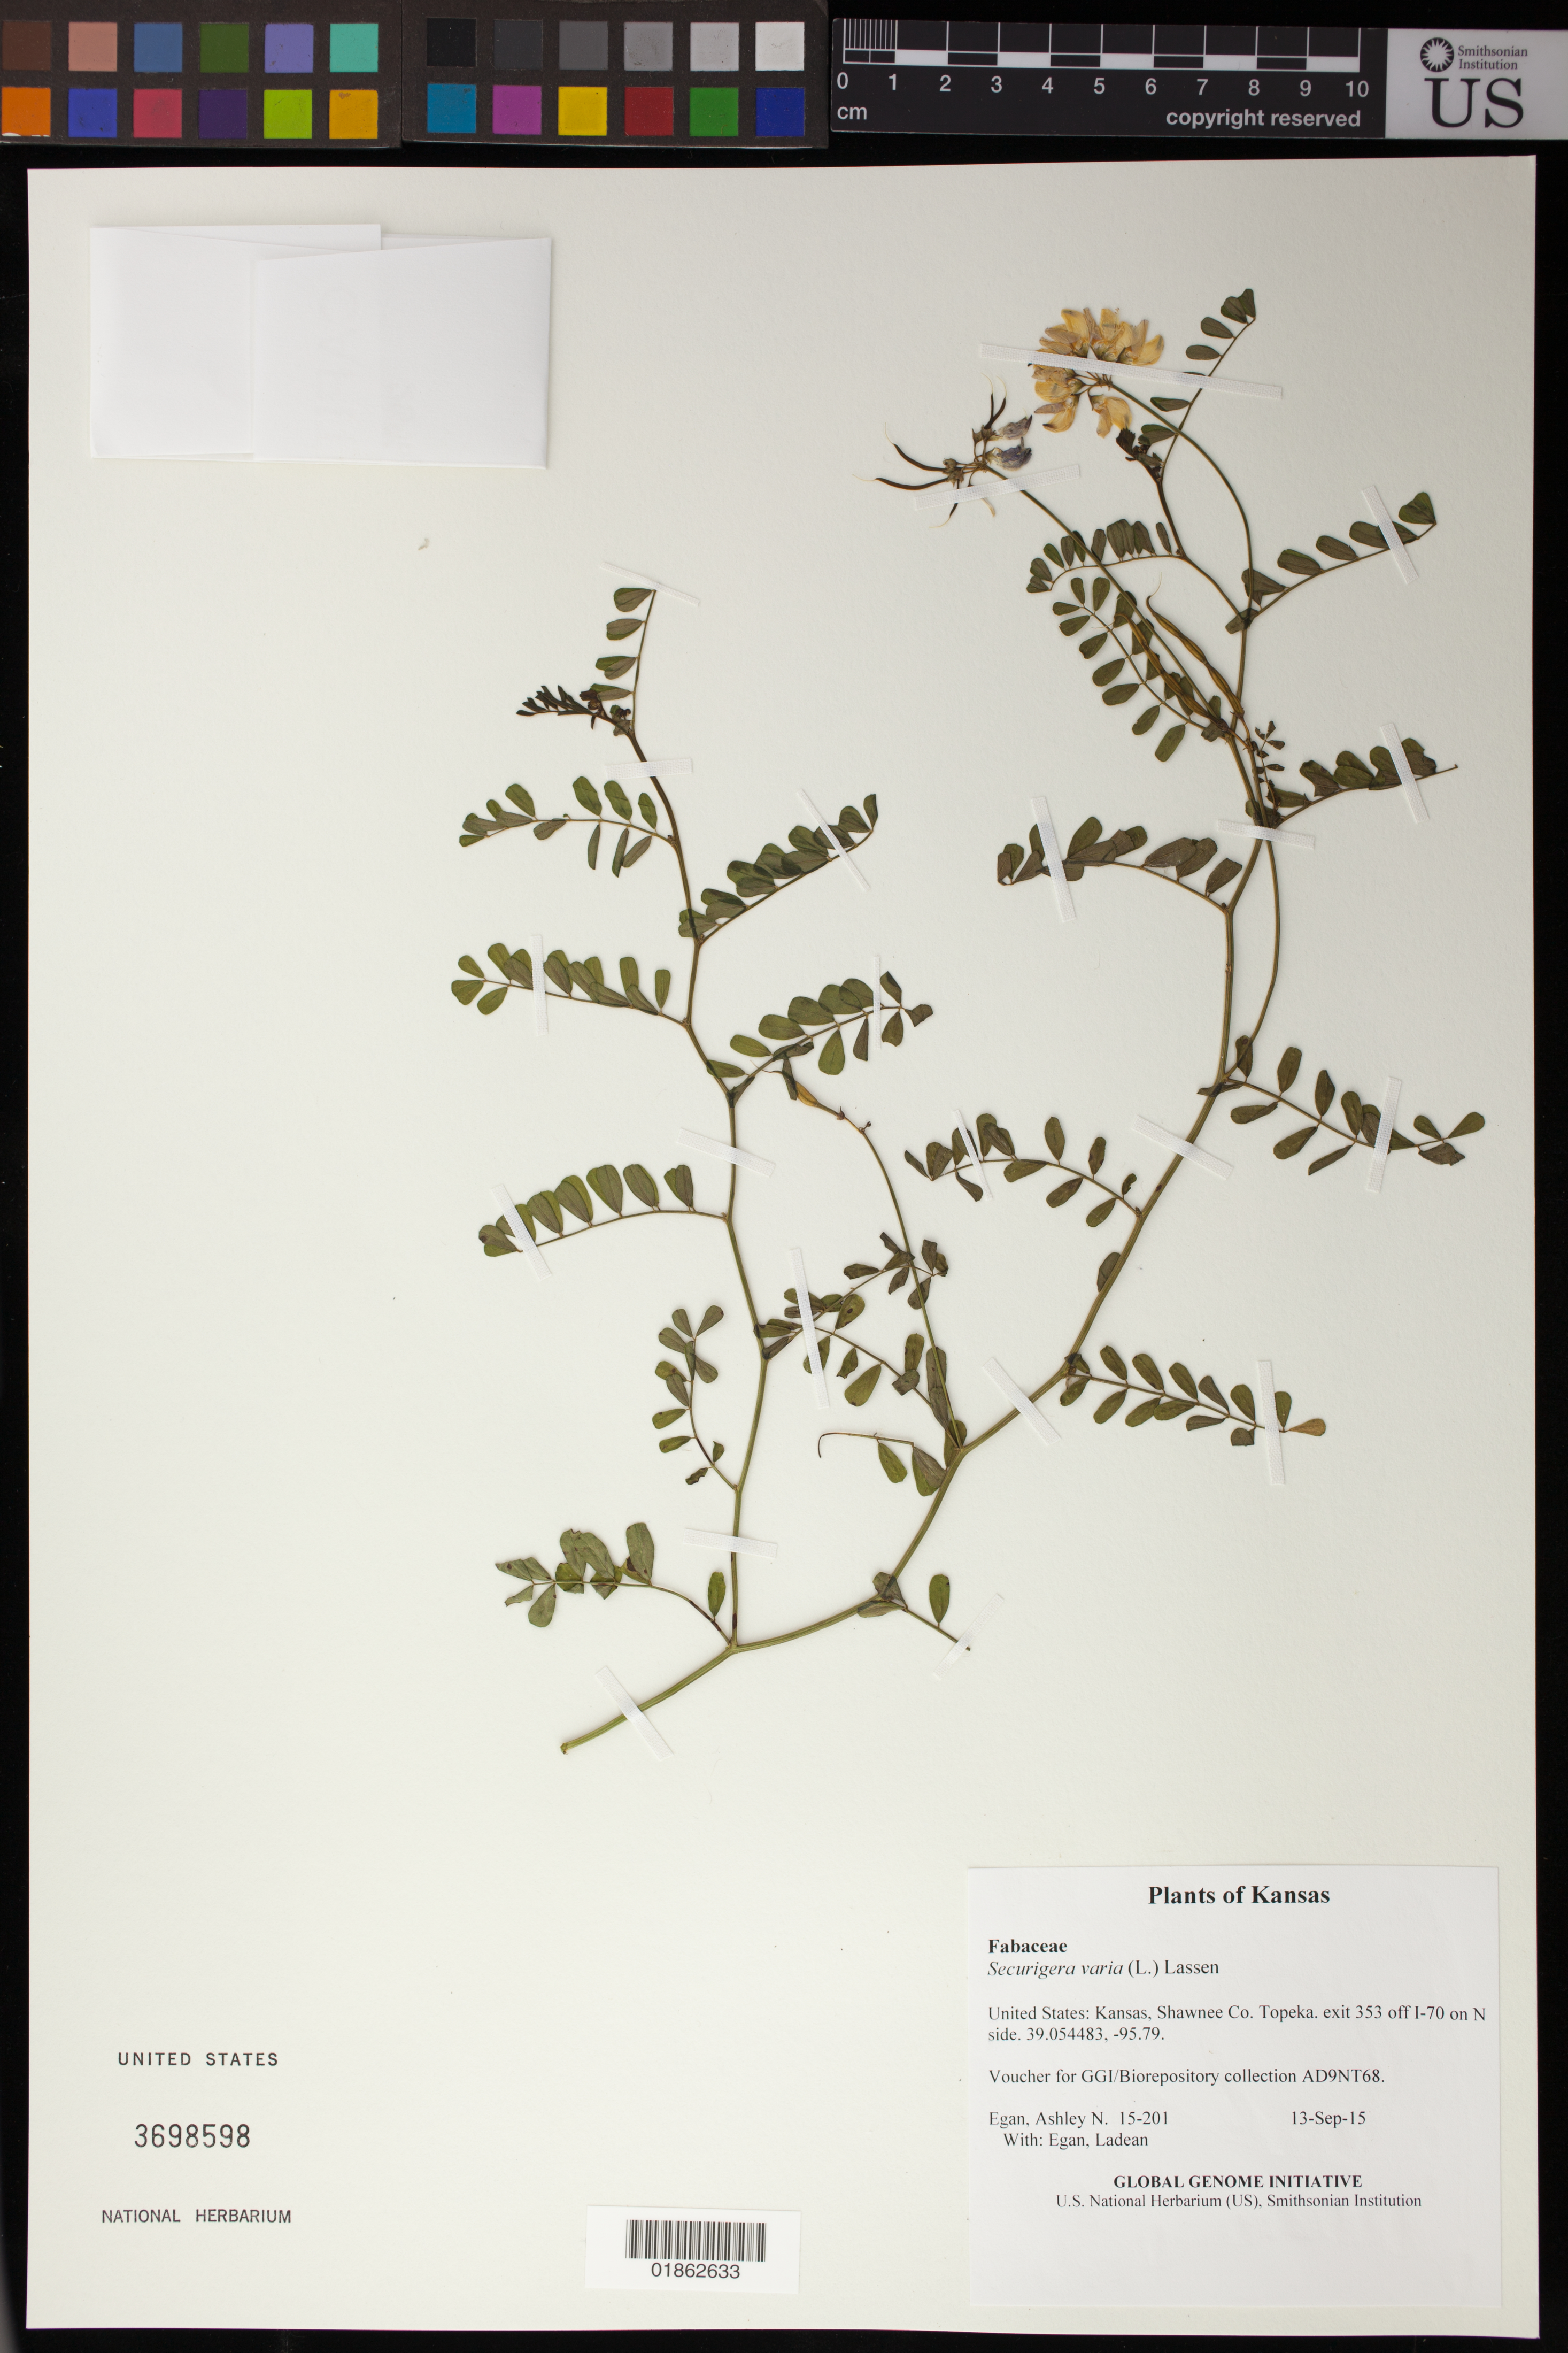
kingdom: Plantae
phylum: Tracheophyta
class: Magnoliopsida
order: Fabales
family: Fabaceae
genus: Securigera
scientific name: Securigera varia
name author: Lassen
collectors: A. N. Egan & L. Egan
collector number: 15-201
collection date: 2015-09-13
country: United States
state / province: Kansas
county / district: Shawnee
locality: Topeka. exit 353 off I-70 on N side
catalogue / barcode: US 3698598